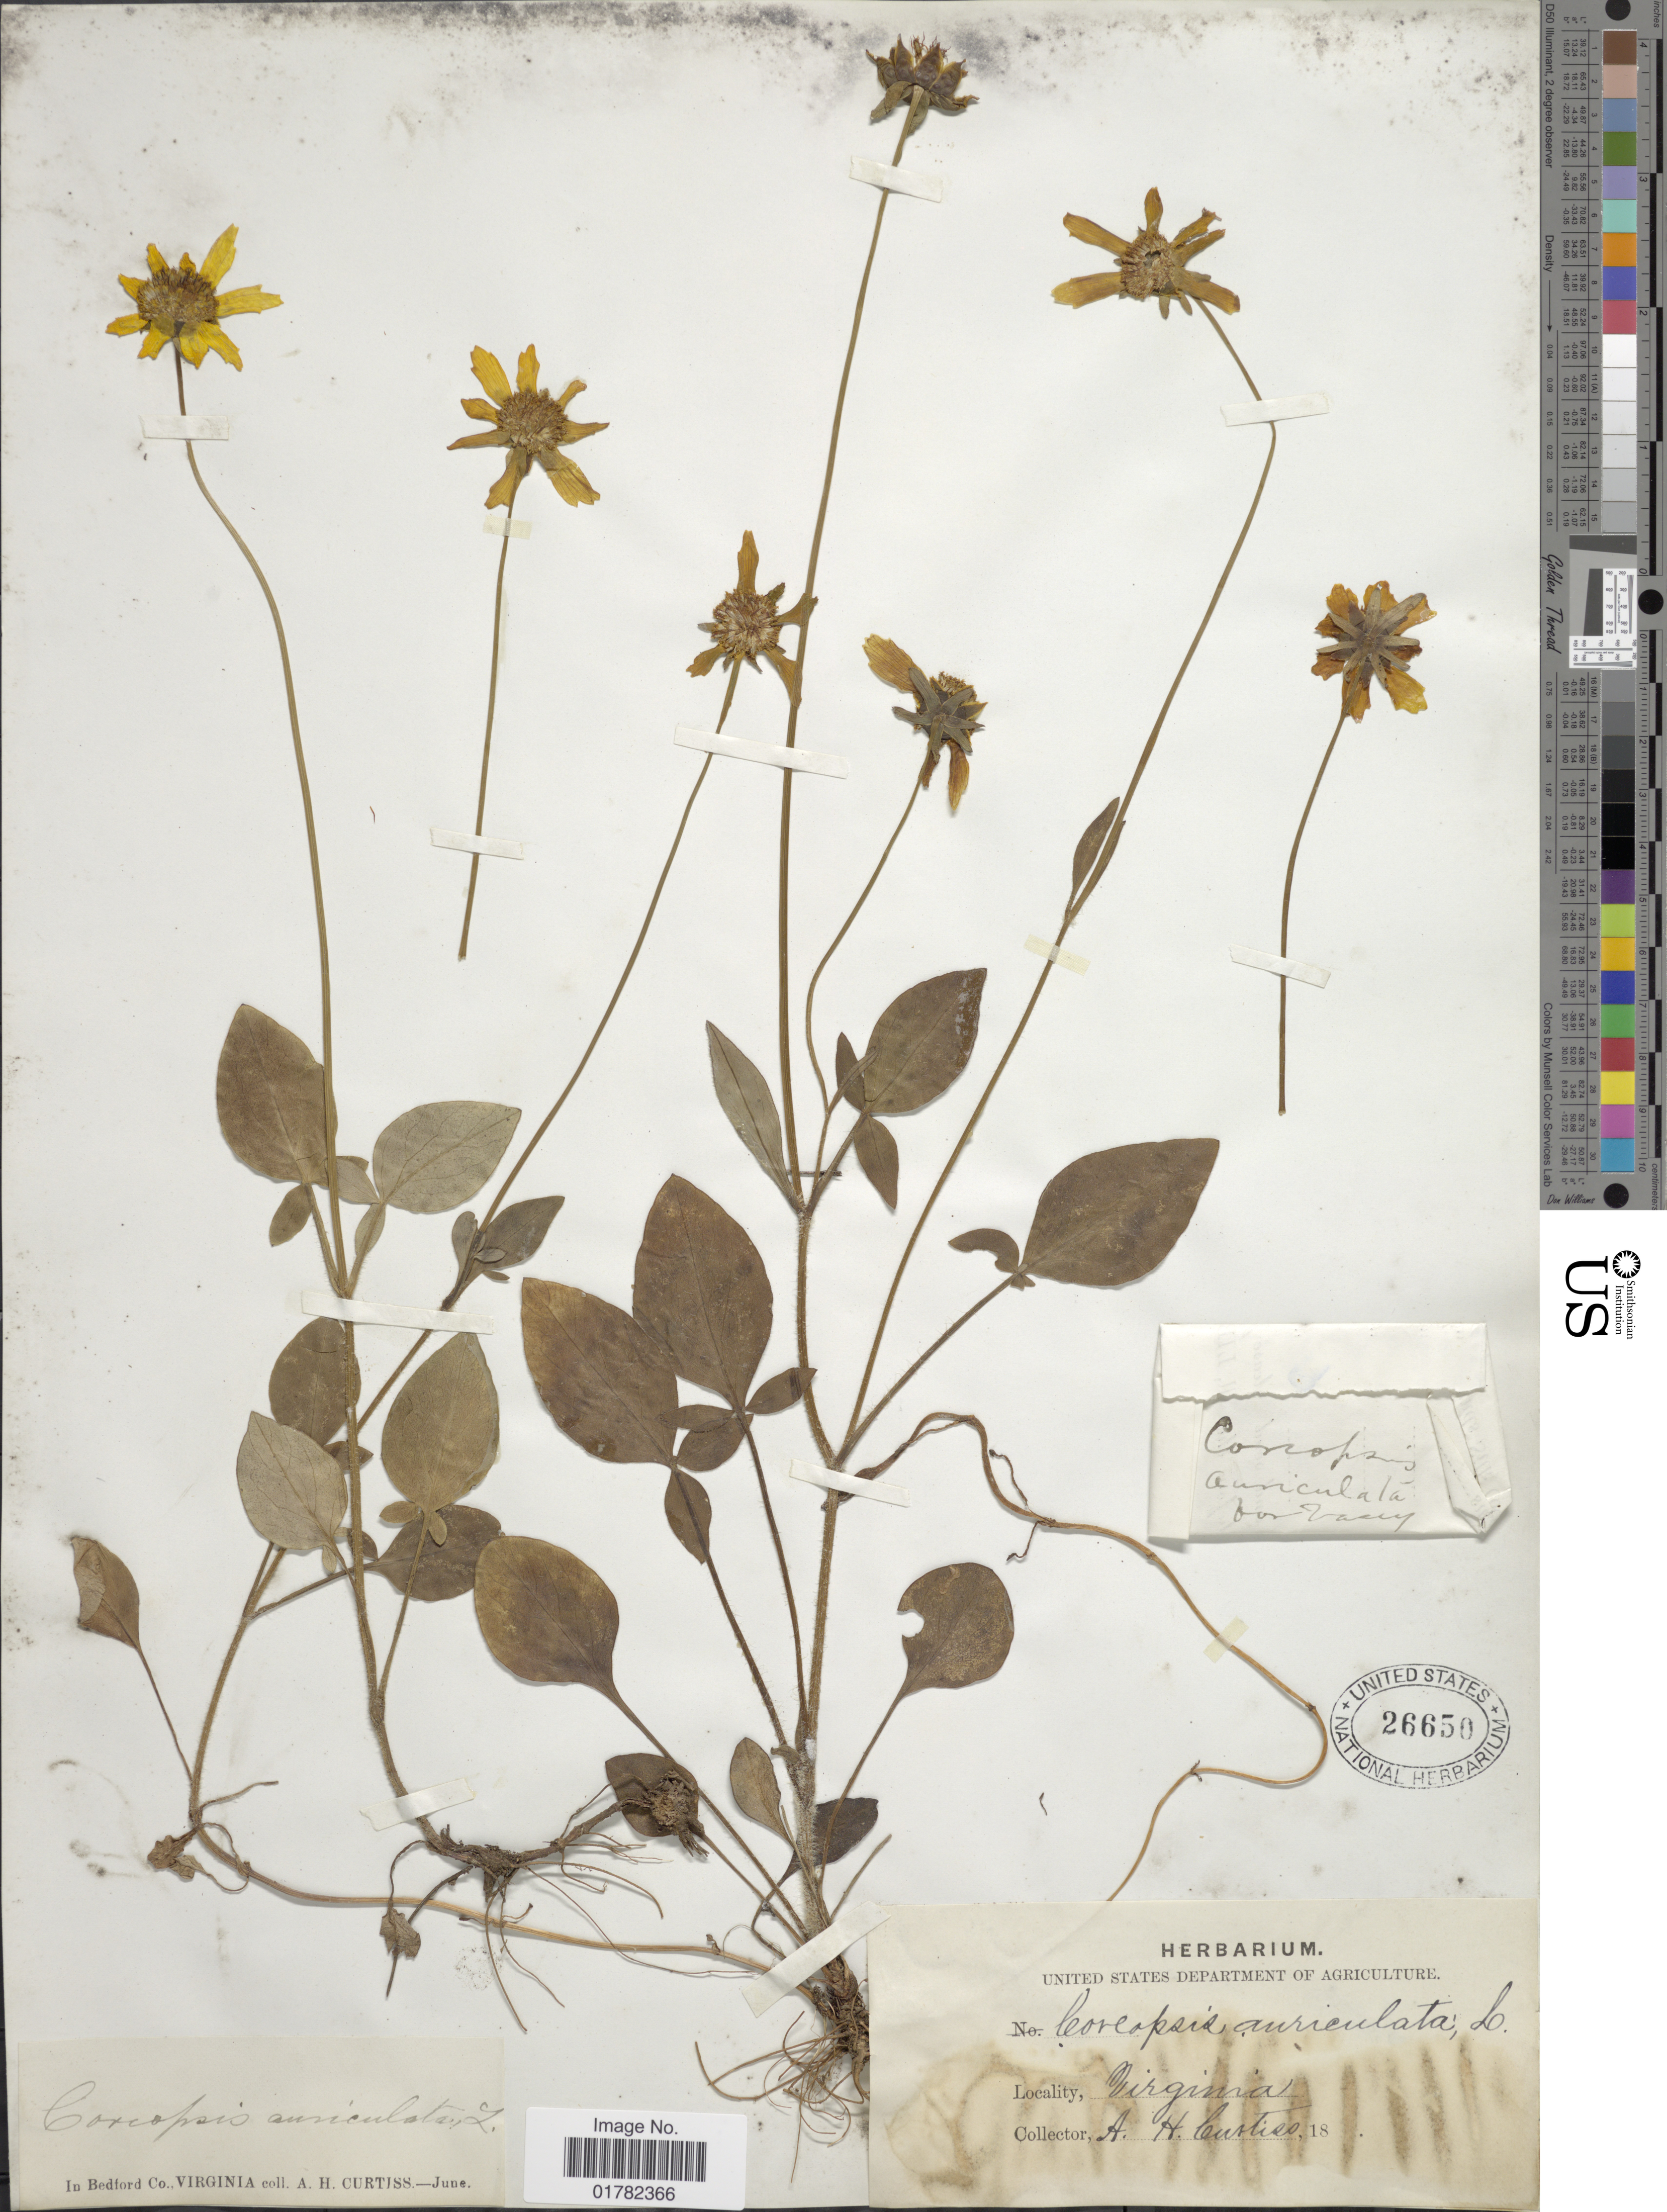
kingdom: Plantae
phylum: Tracheophyta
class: Magnoliopsida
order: Asterales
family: Asteraceae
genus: Coreopsis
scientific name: Coreopsis auriculata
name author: L.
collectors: A. H. Curtiss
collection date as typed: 18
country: United States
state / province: Virginia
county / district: Bedford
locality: Bedford Co.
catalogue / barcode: US 26650